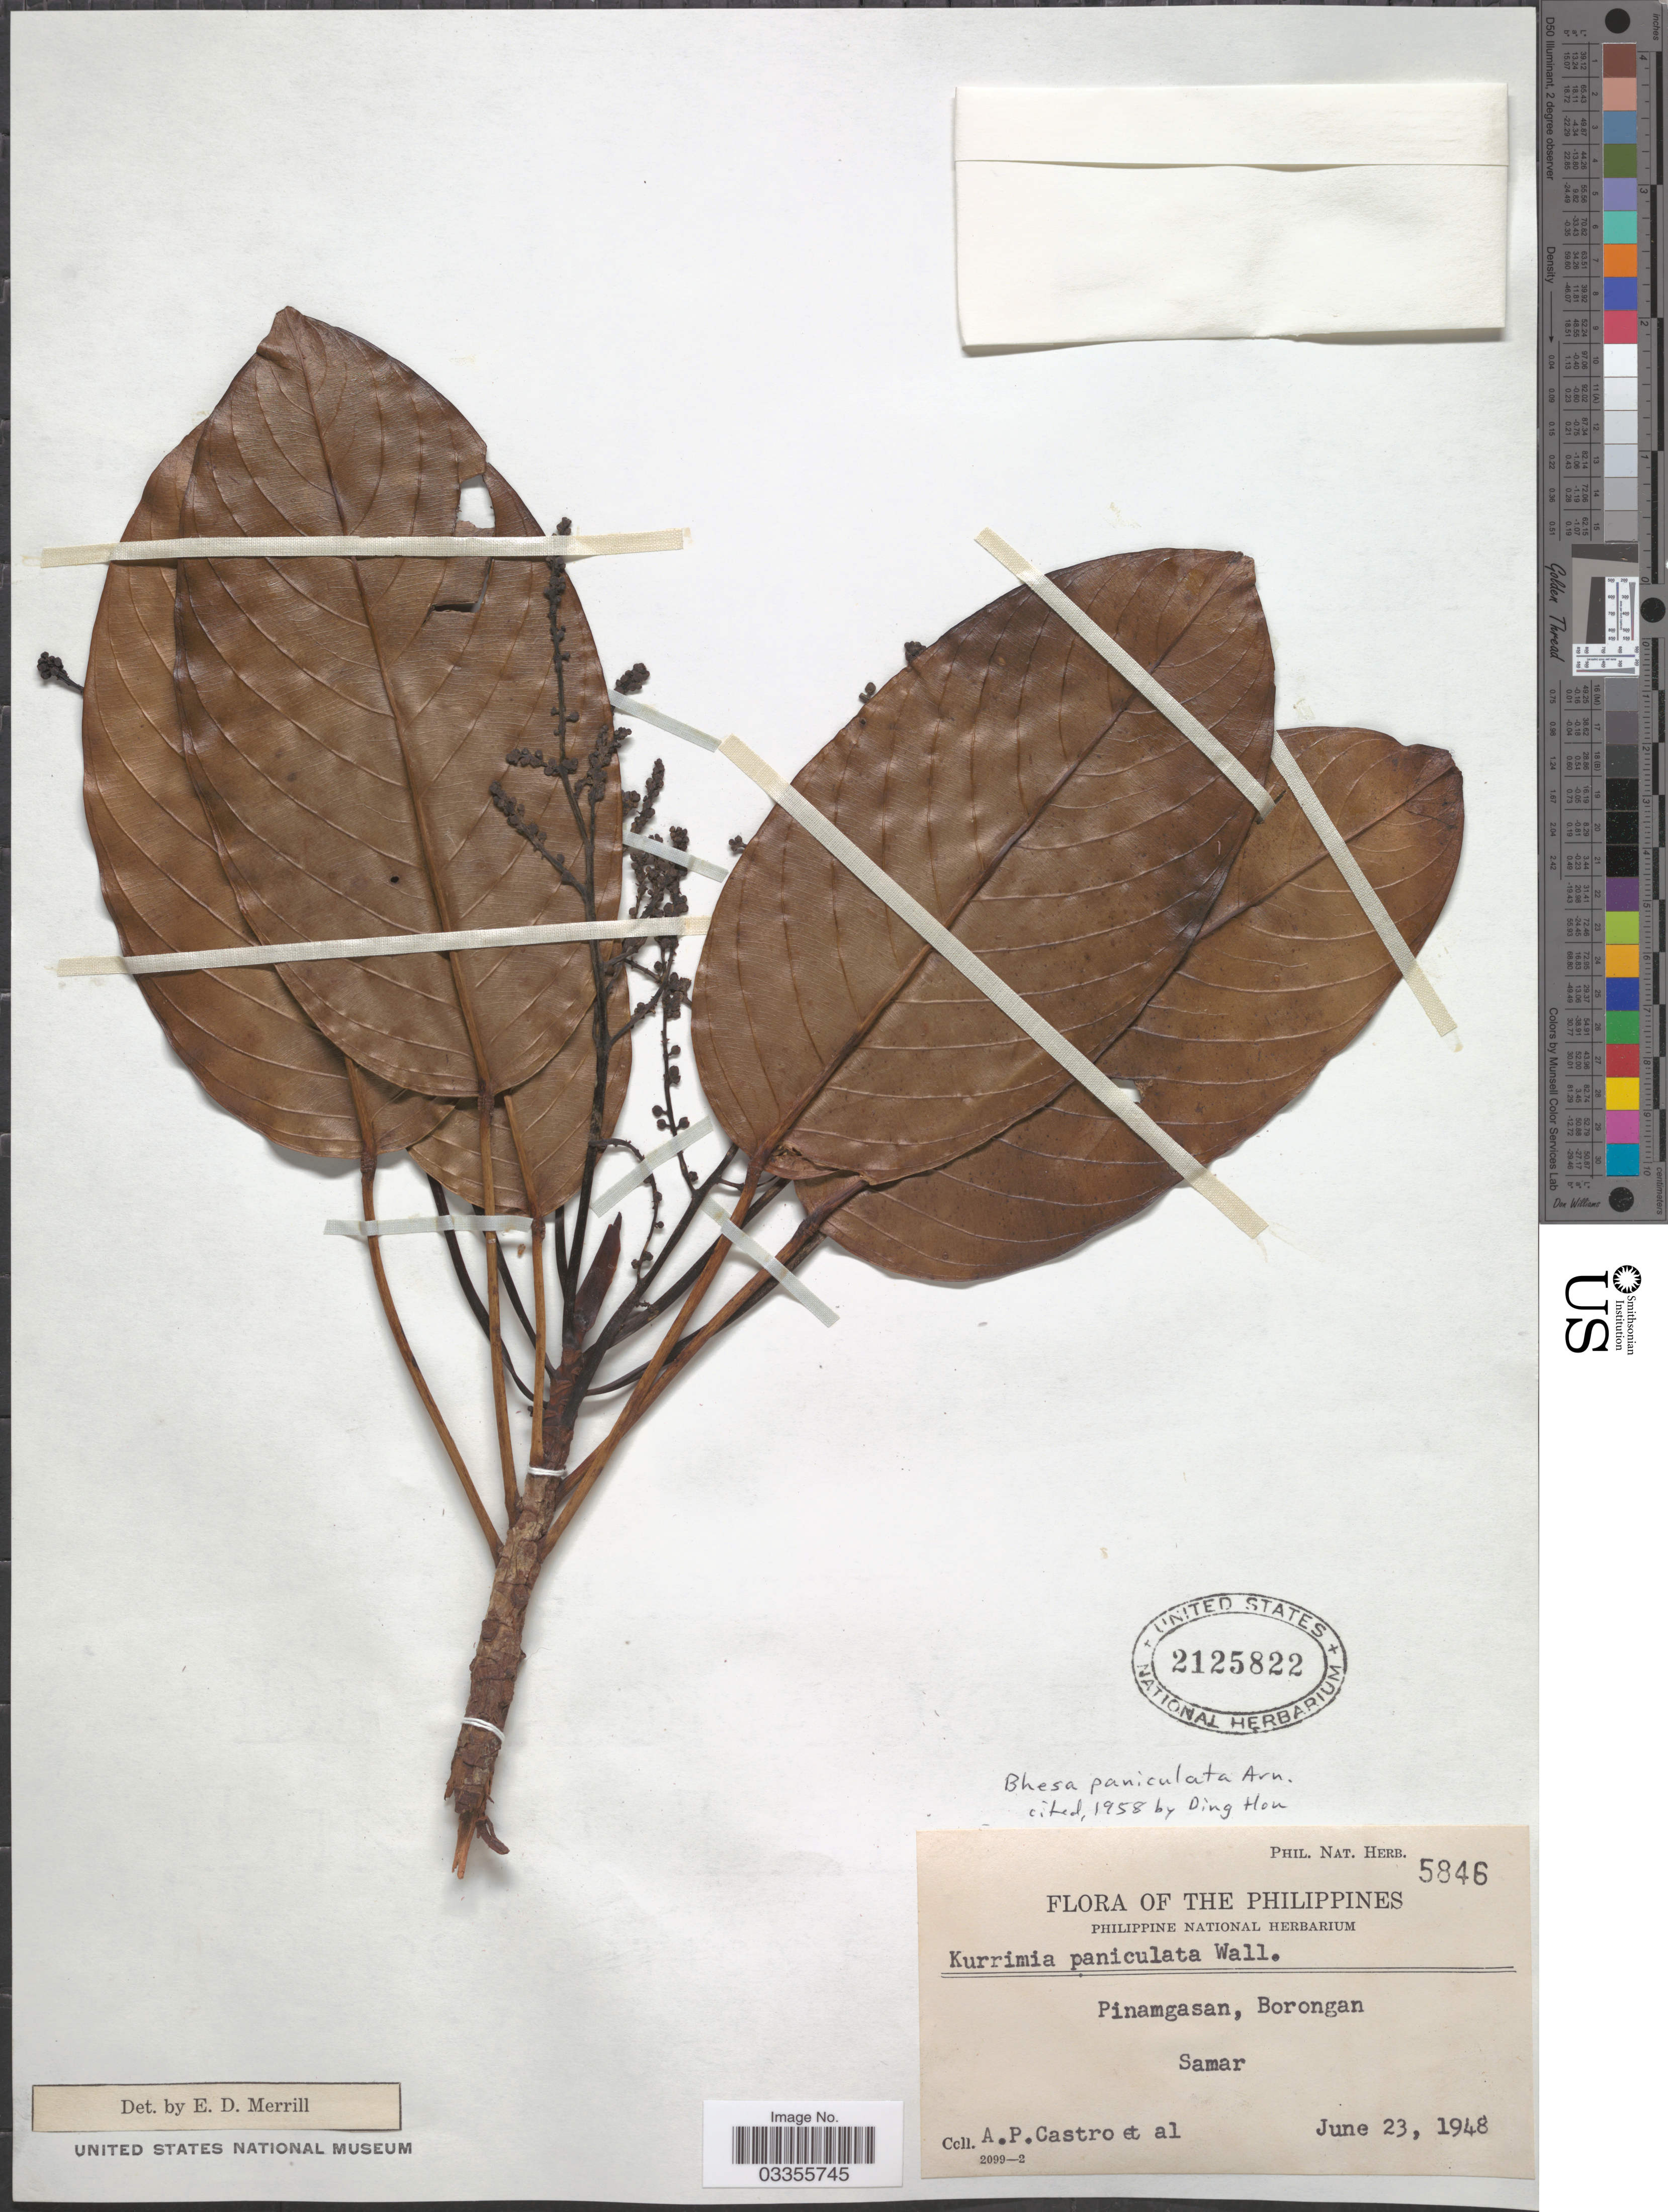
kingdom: Plantae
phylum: Tracheophyta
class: Magnoliopsida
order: Malpighiales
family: Centroplacaceae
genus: Bhesa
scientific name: Bhesa paniculata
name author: (Wall.) Arn.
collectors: A. Castro & et al.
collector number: Phil. Nat. Herb. 5846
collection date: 1948-06-23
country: Philippines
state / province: Eastern Visayas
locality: Pinamgasan, Borongan. Samar.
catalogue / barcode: US 2125822